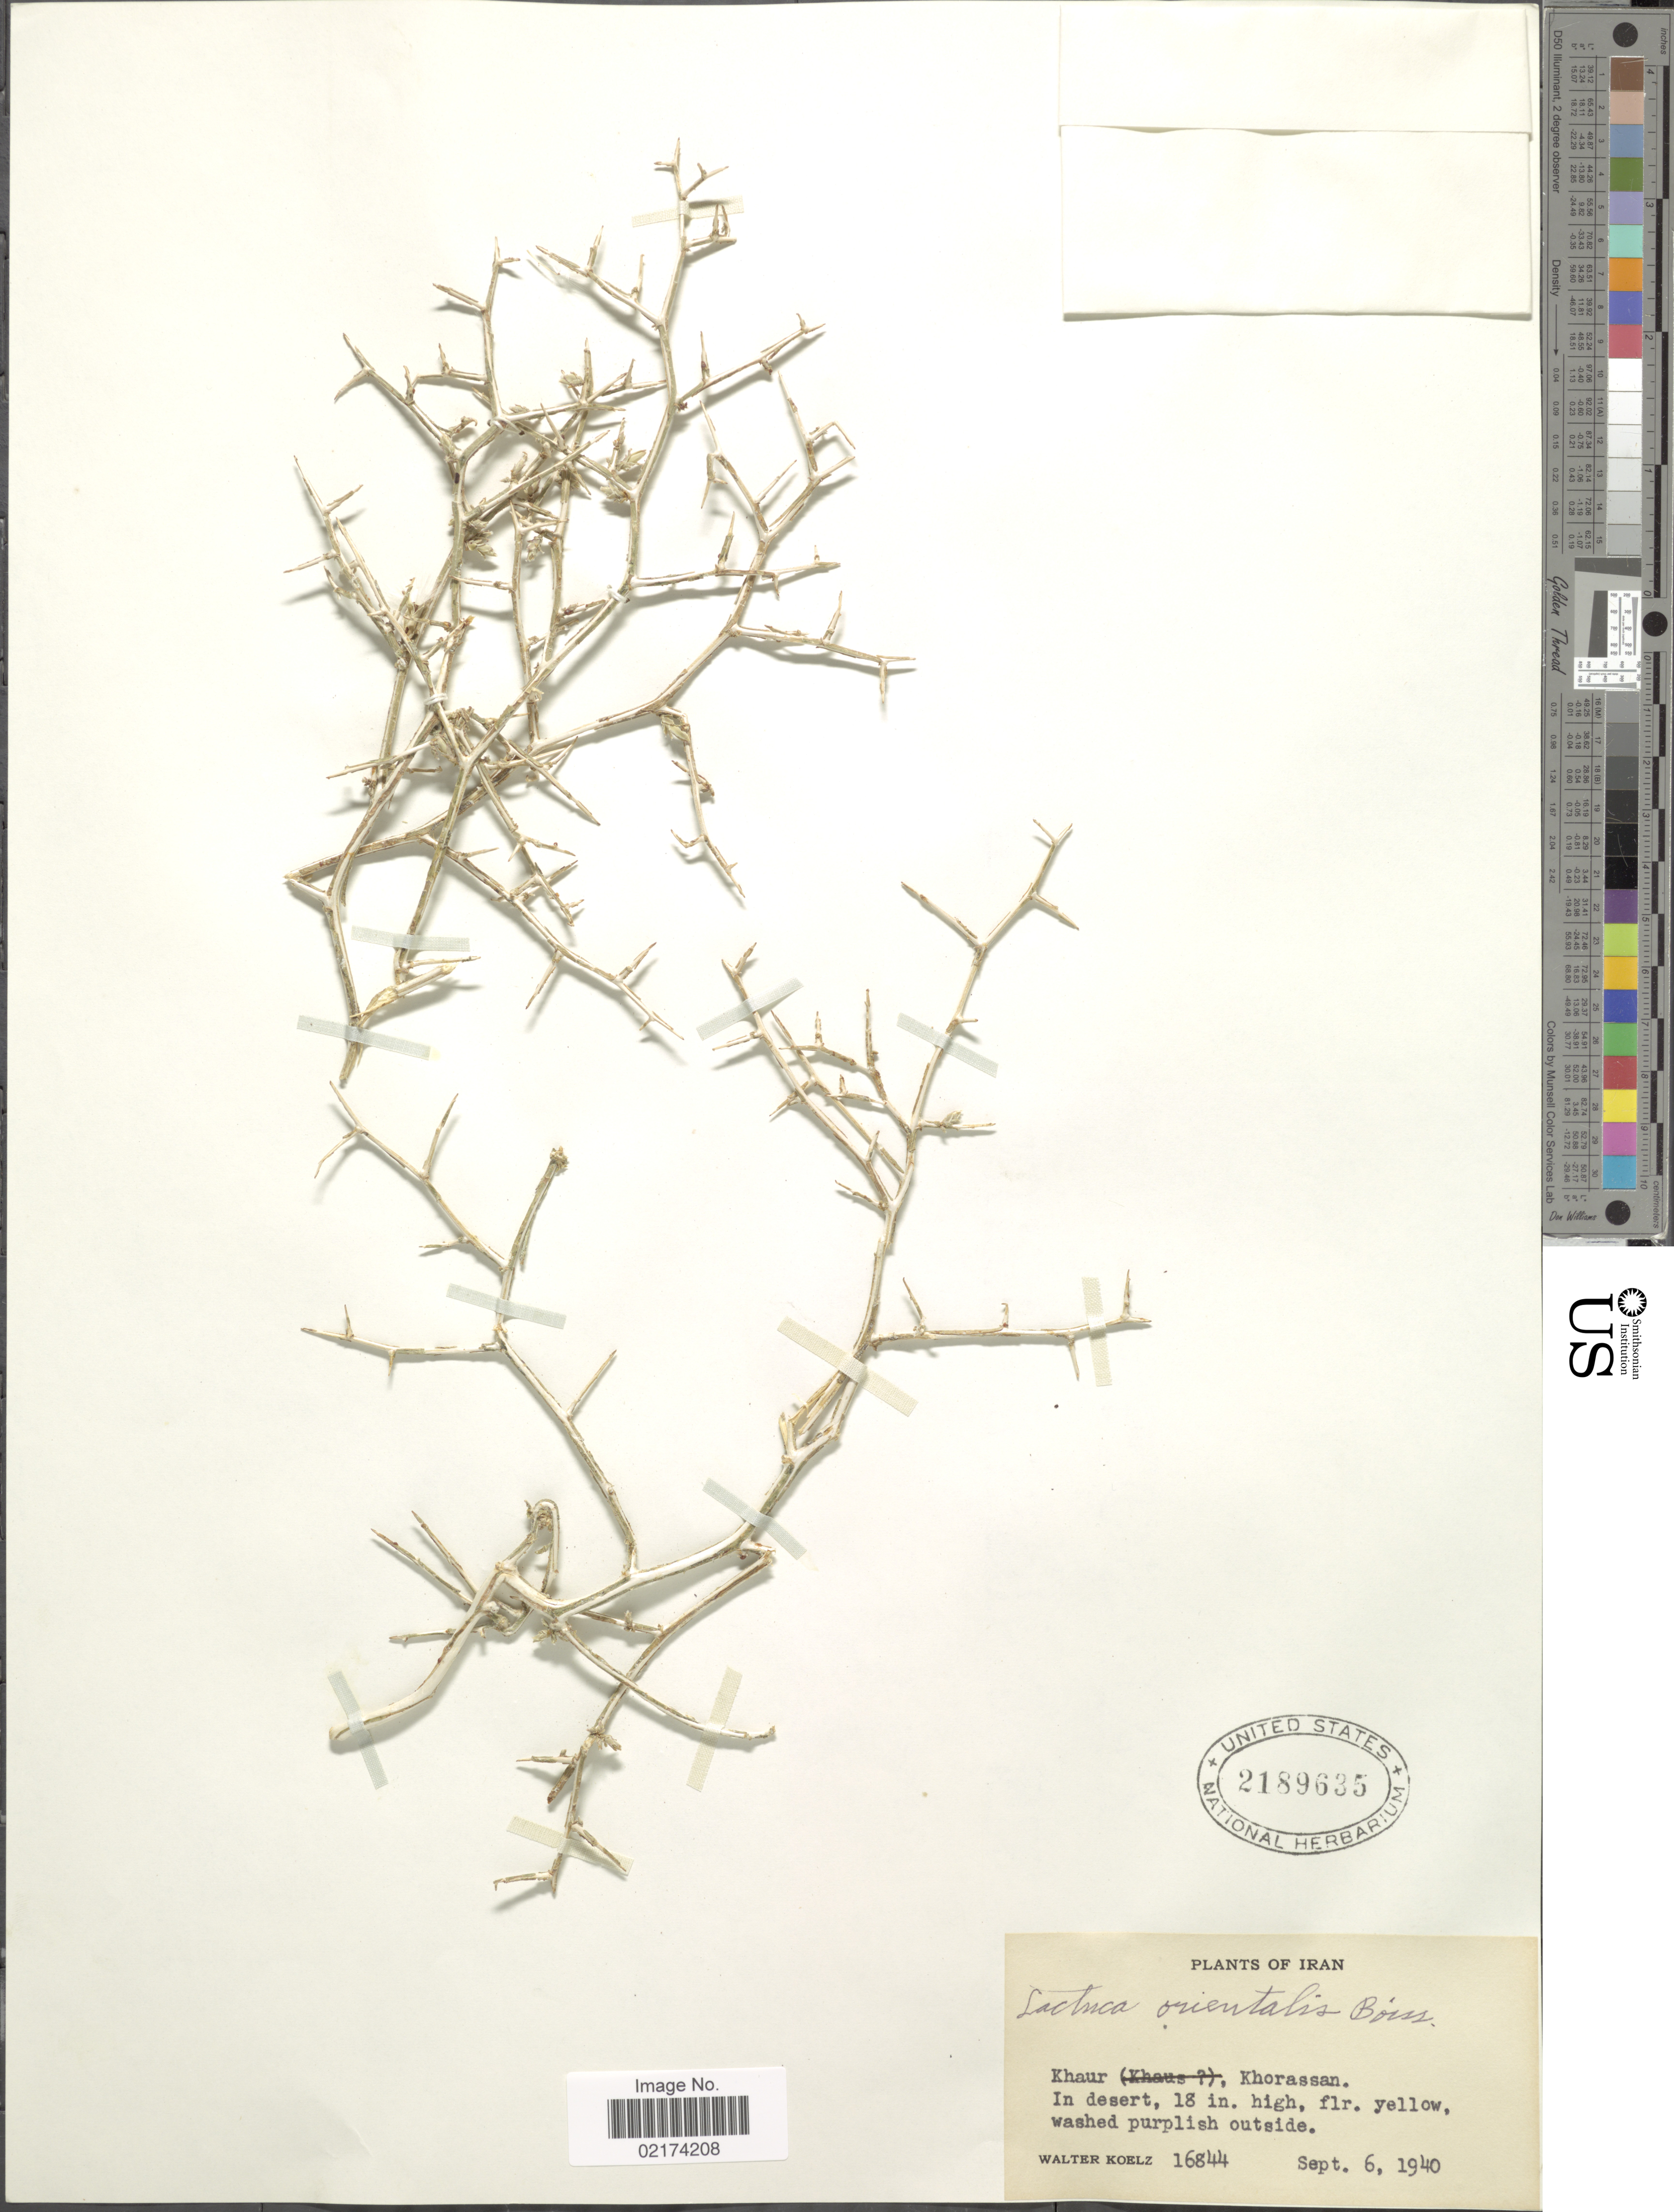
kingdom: Plantae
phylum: Tracheophyta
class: Magnoliopsida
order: Asterales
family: Asteraceae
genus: Lactuca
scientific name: Lactuca orientalis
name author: (Boiss.) Boiss.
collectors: W. N. Koelz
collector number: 16844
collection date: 1940-09-06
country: Iran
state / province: Khorasan [obsolete]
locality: Khaur, Khorassan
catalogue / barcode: US 2189635